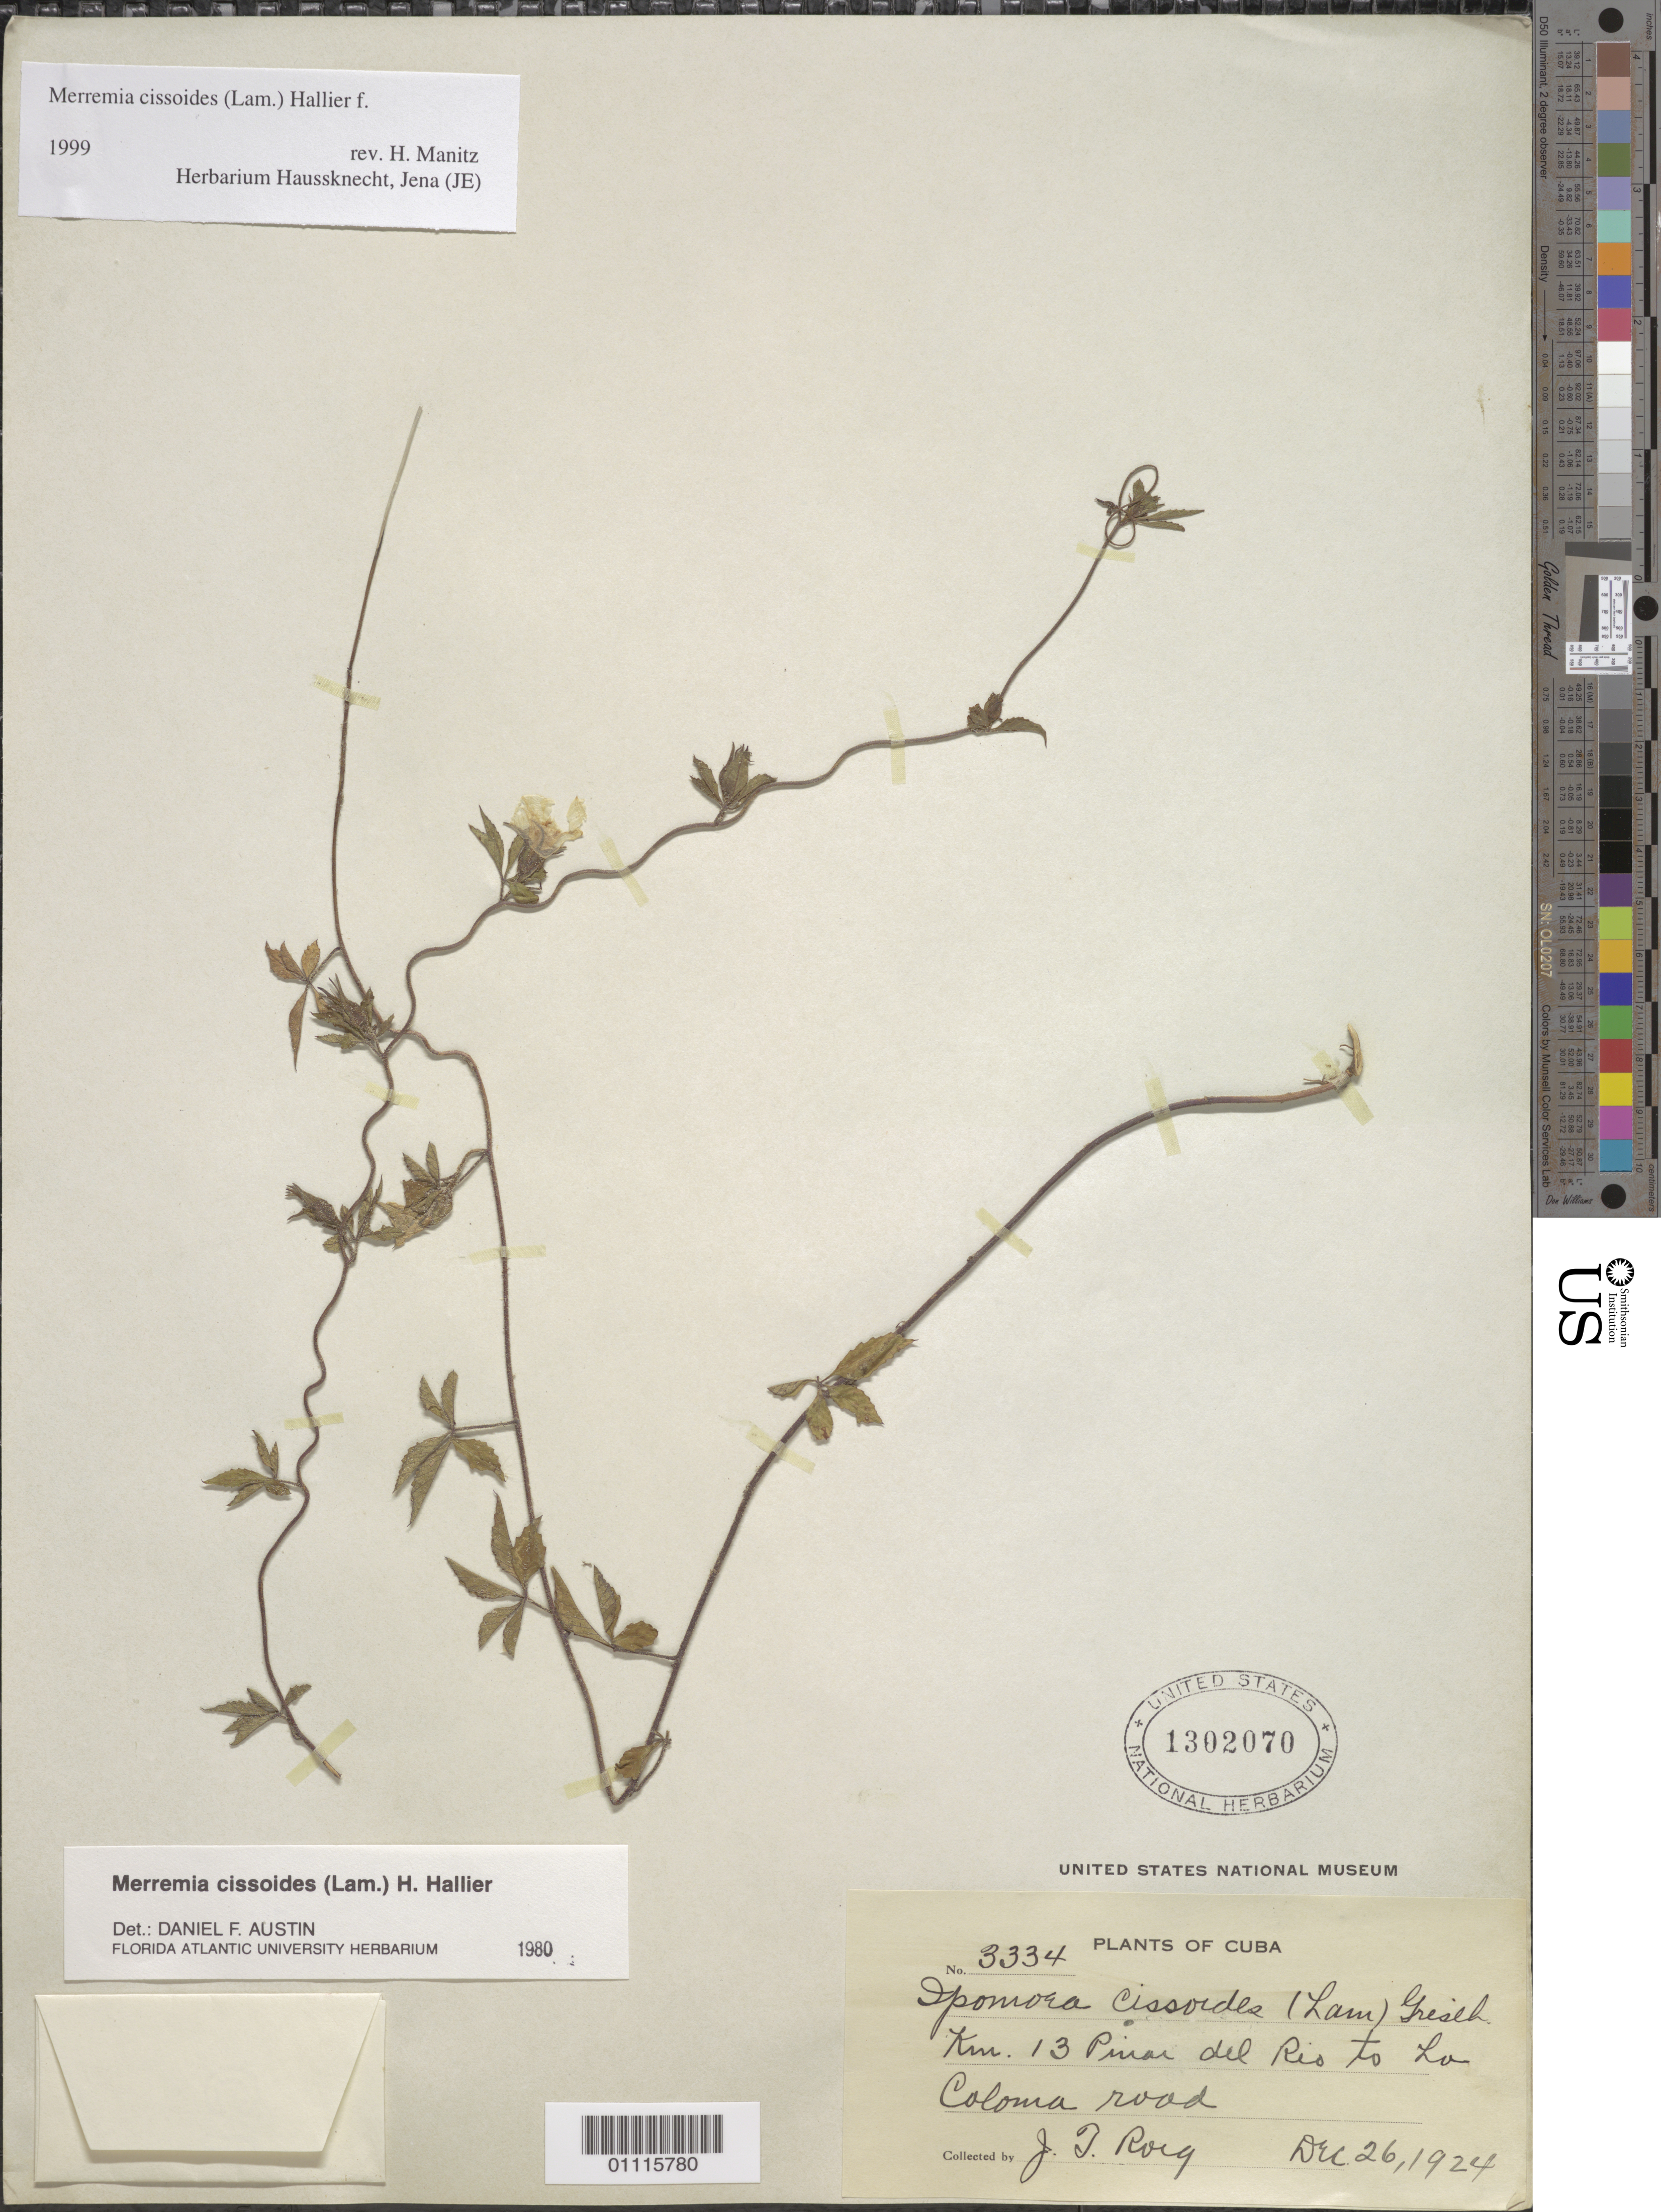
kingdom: Plantae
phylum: Tracheophyta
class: Magnoliopsida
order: Solanales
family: Convolvulaceae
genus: Distimake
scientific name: Distimake cissoides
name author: (Lam.) A. R. Simões & Staples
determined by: Strong, Mark T., (BOT), Smithsonian Institution - National Museum of Natural History (UNITED STATES)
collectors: J. Roig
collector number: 3334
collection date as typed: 26 Dec 1924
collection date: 1924-12-26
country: Cuba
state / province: Pinar del Rio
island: Cuba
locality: Km 13 Pinar del Rio to La Coloma road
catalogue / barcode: US 1302070